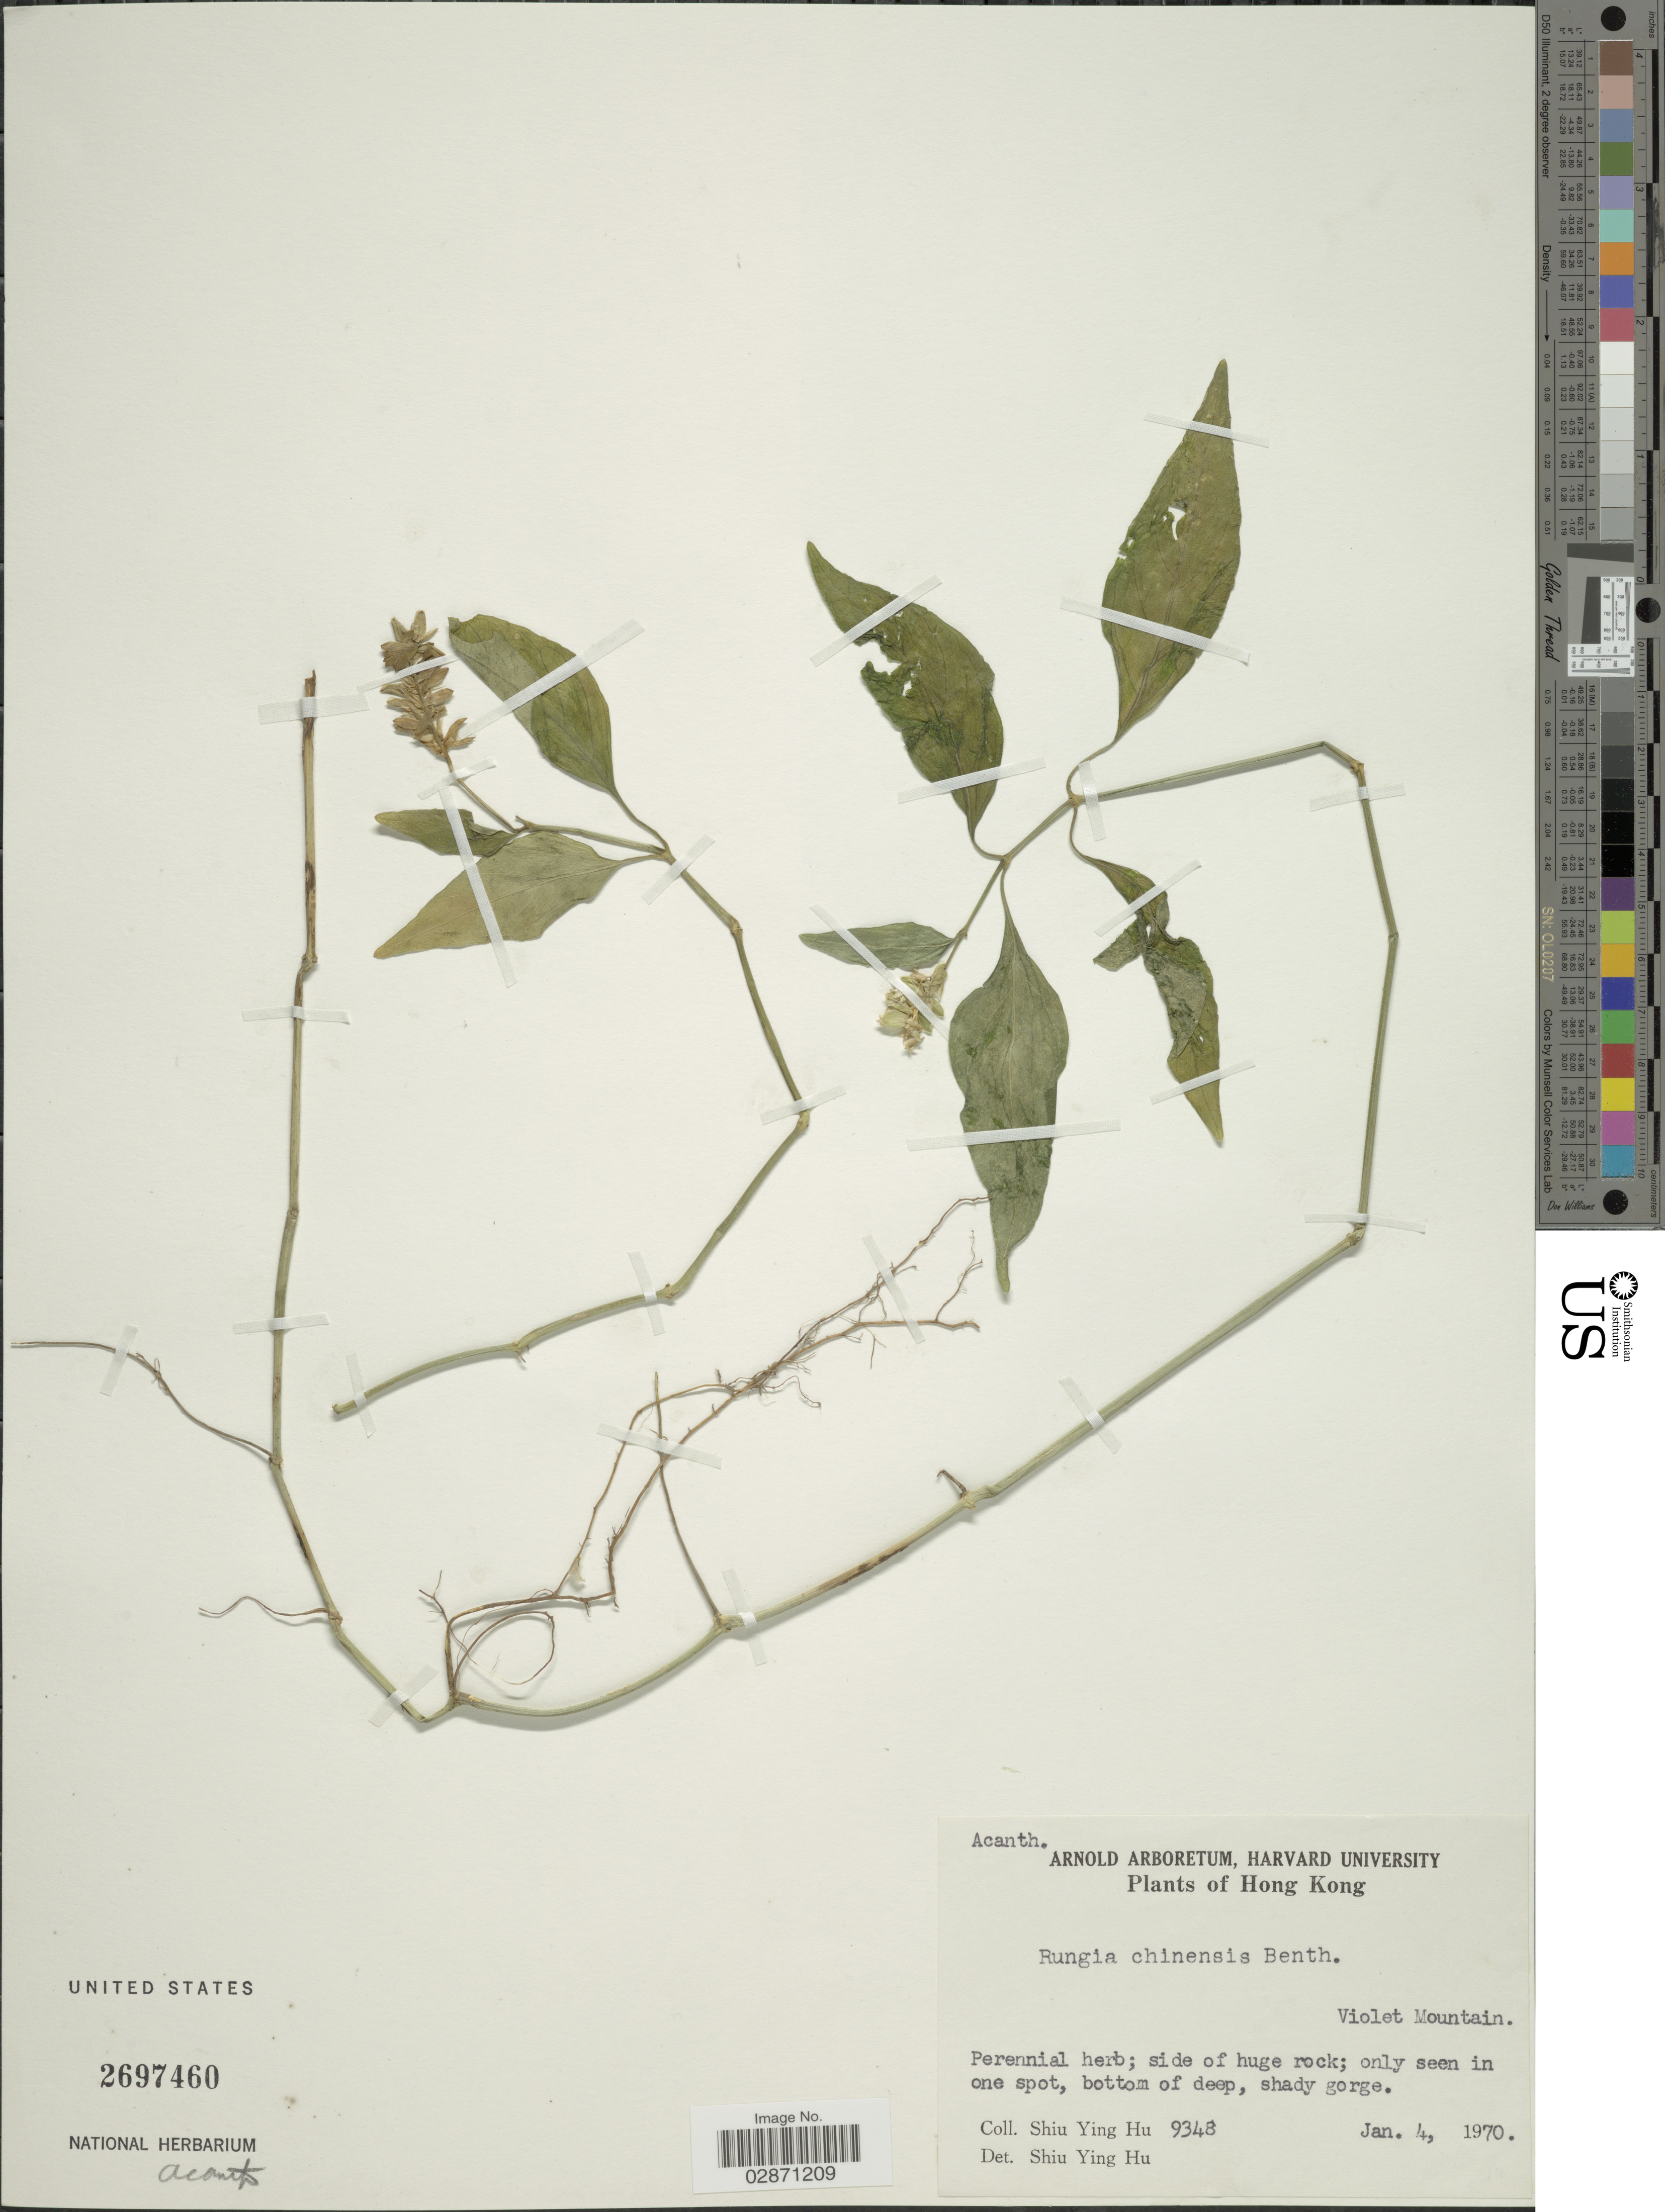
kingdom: Plantae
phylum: Tracheophyta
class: Magnoliopsida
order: Lamiales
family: Acanthaceae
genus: Rungia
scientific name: Rungia chinensis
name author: Benth.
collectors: S. Y. Hu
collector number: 9348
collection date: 1970-01-04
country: China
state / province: Hong Kong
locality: Violet Mountain.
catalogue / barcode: US 2697460